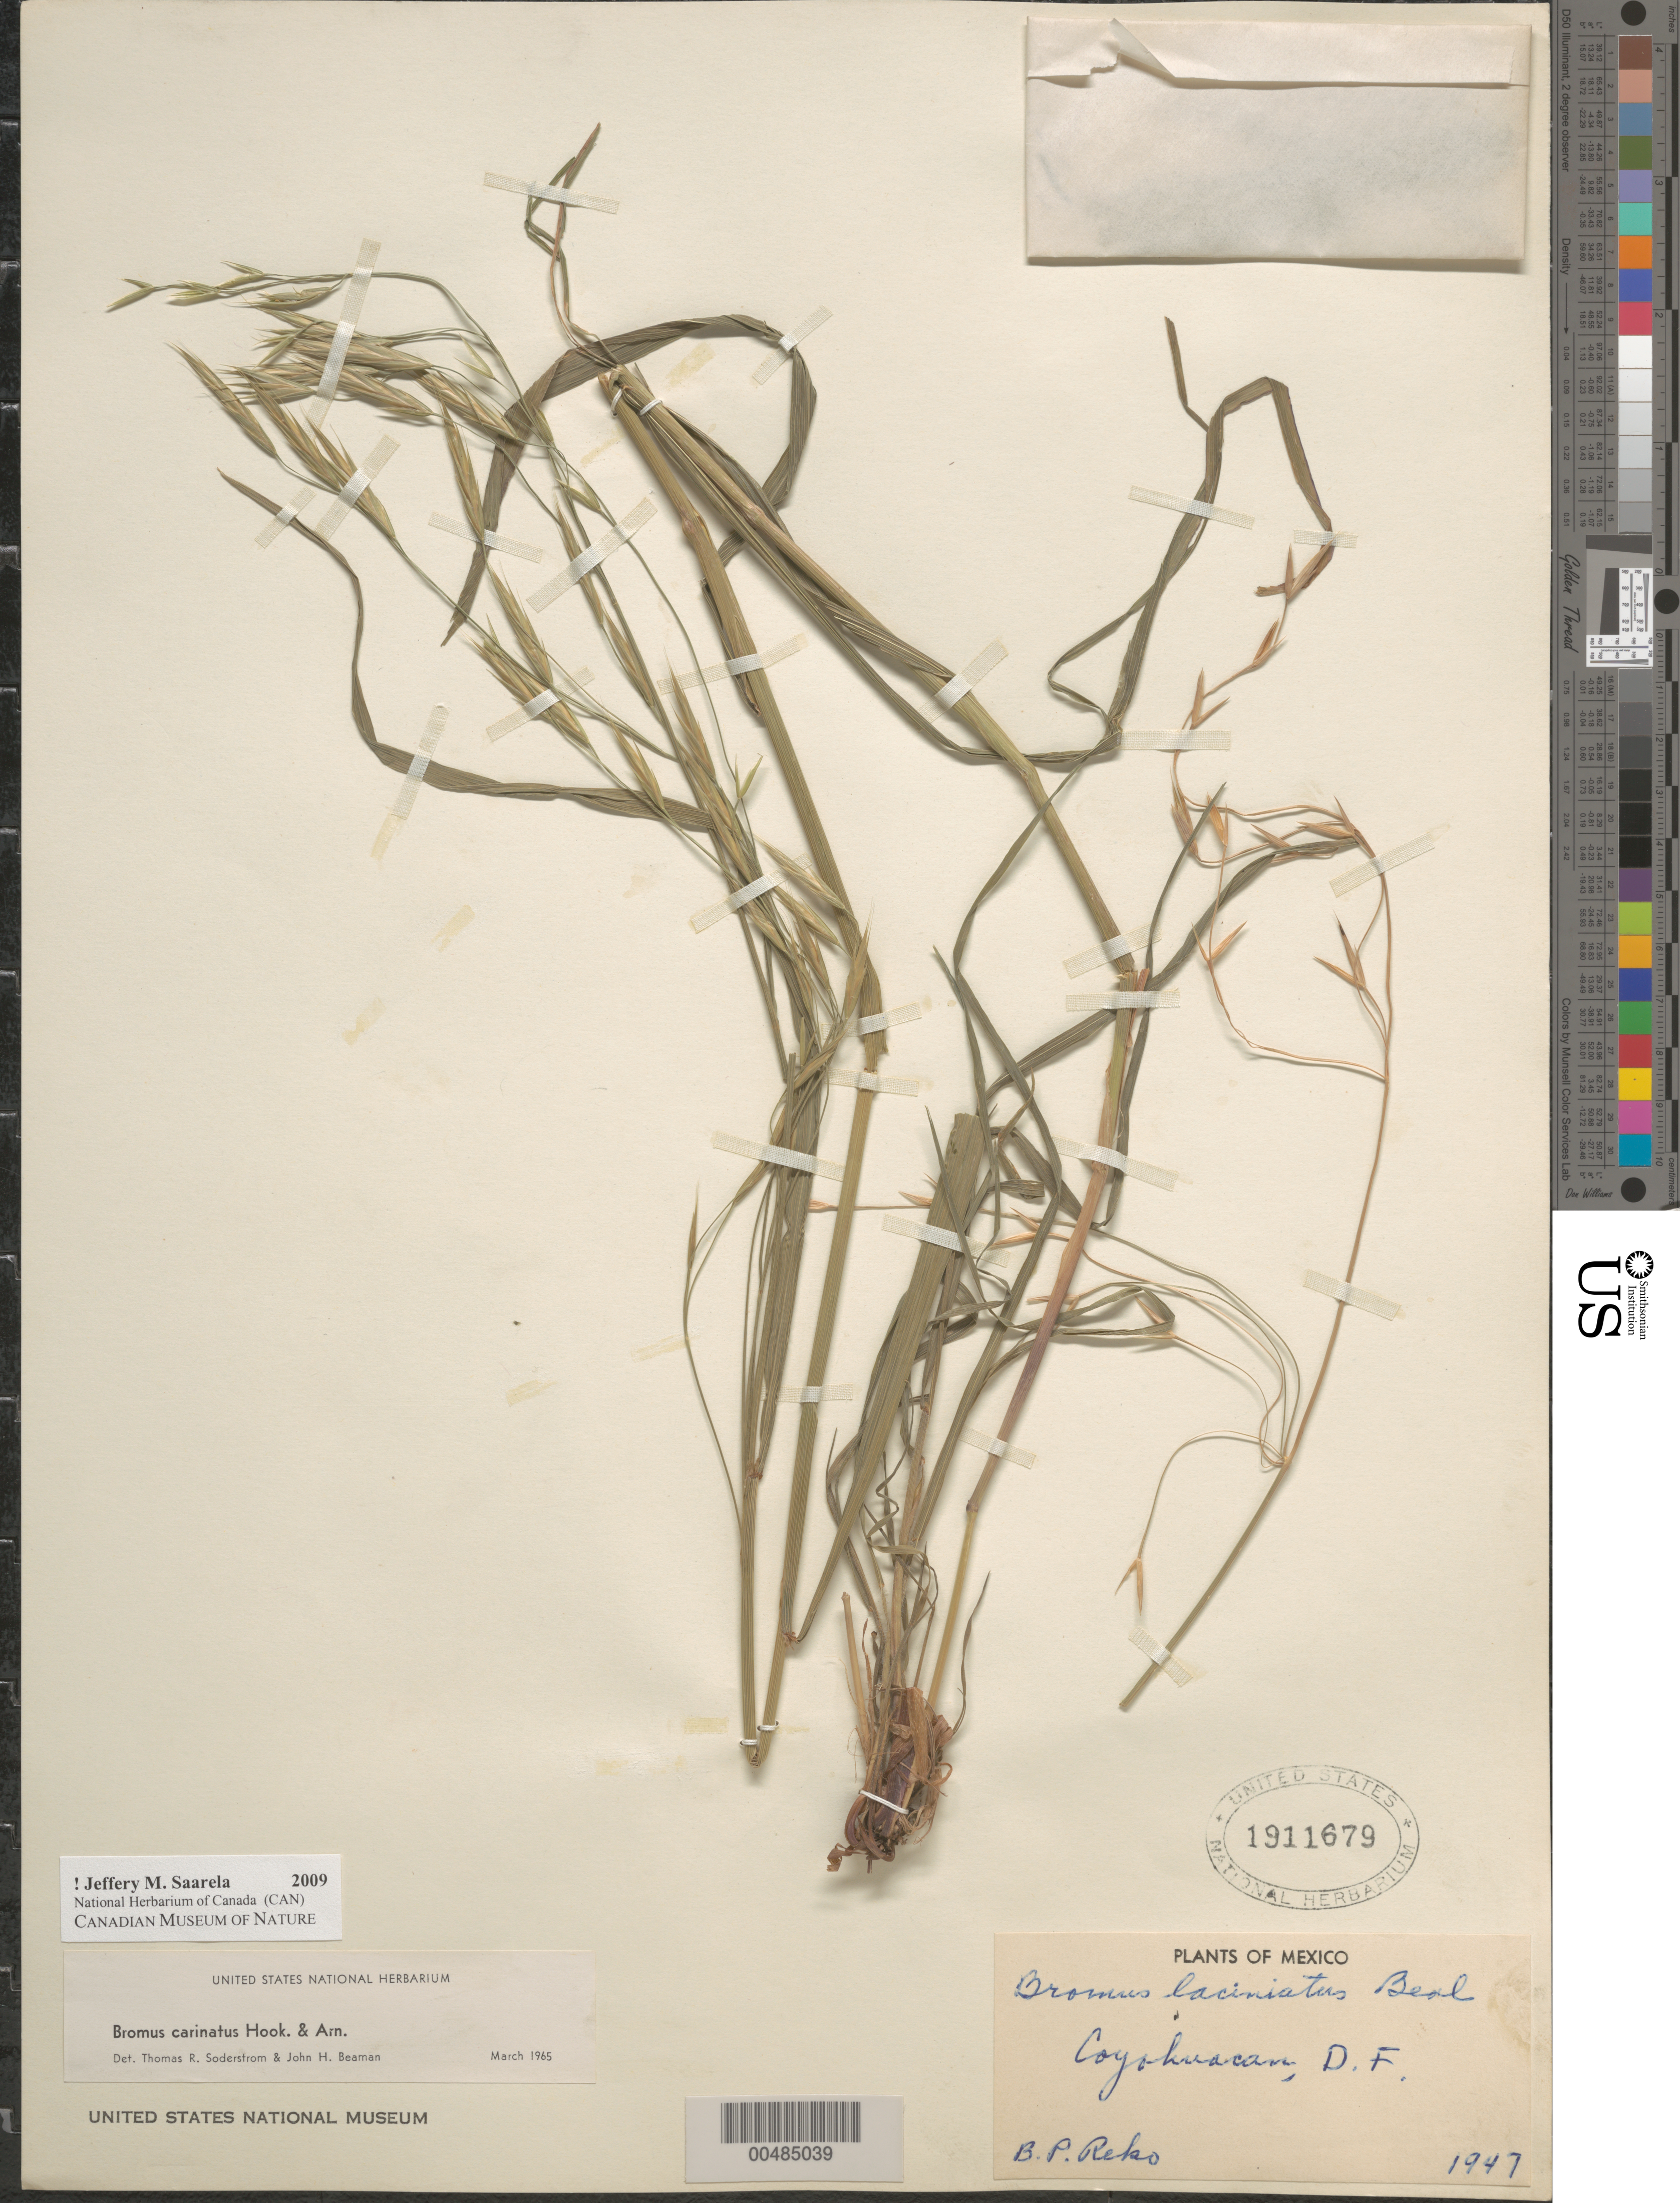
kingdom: Plantae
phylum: Tracheophyta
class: Liliopsida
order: Poales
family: Poaceae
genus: Bromus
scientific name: Bromus carinatus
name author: Hook. & Arn.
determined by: Soderstrom, T. R.; Beaman, J. H.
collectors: B. P. Reko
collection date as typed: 1947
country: Mexico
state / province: Distrito Federal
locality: Coyohuacan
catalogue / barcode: US 1911679